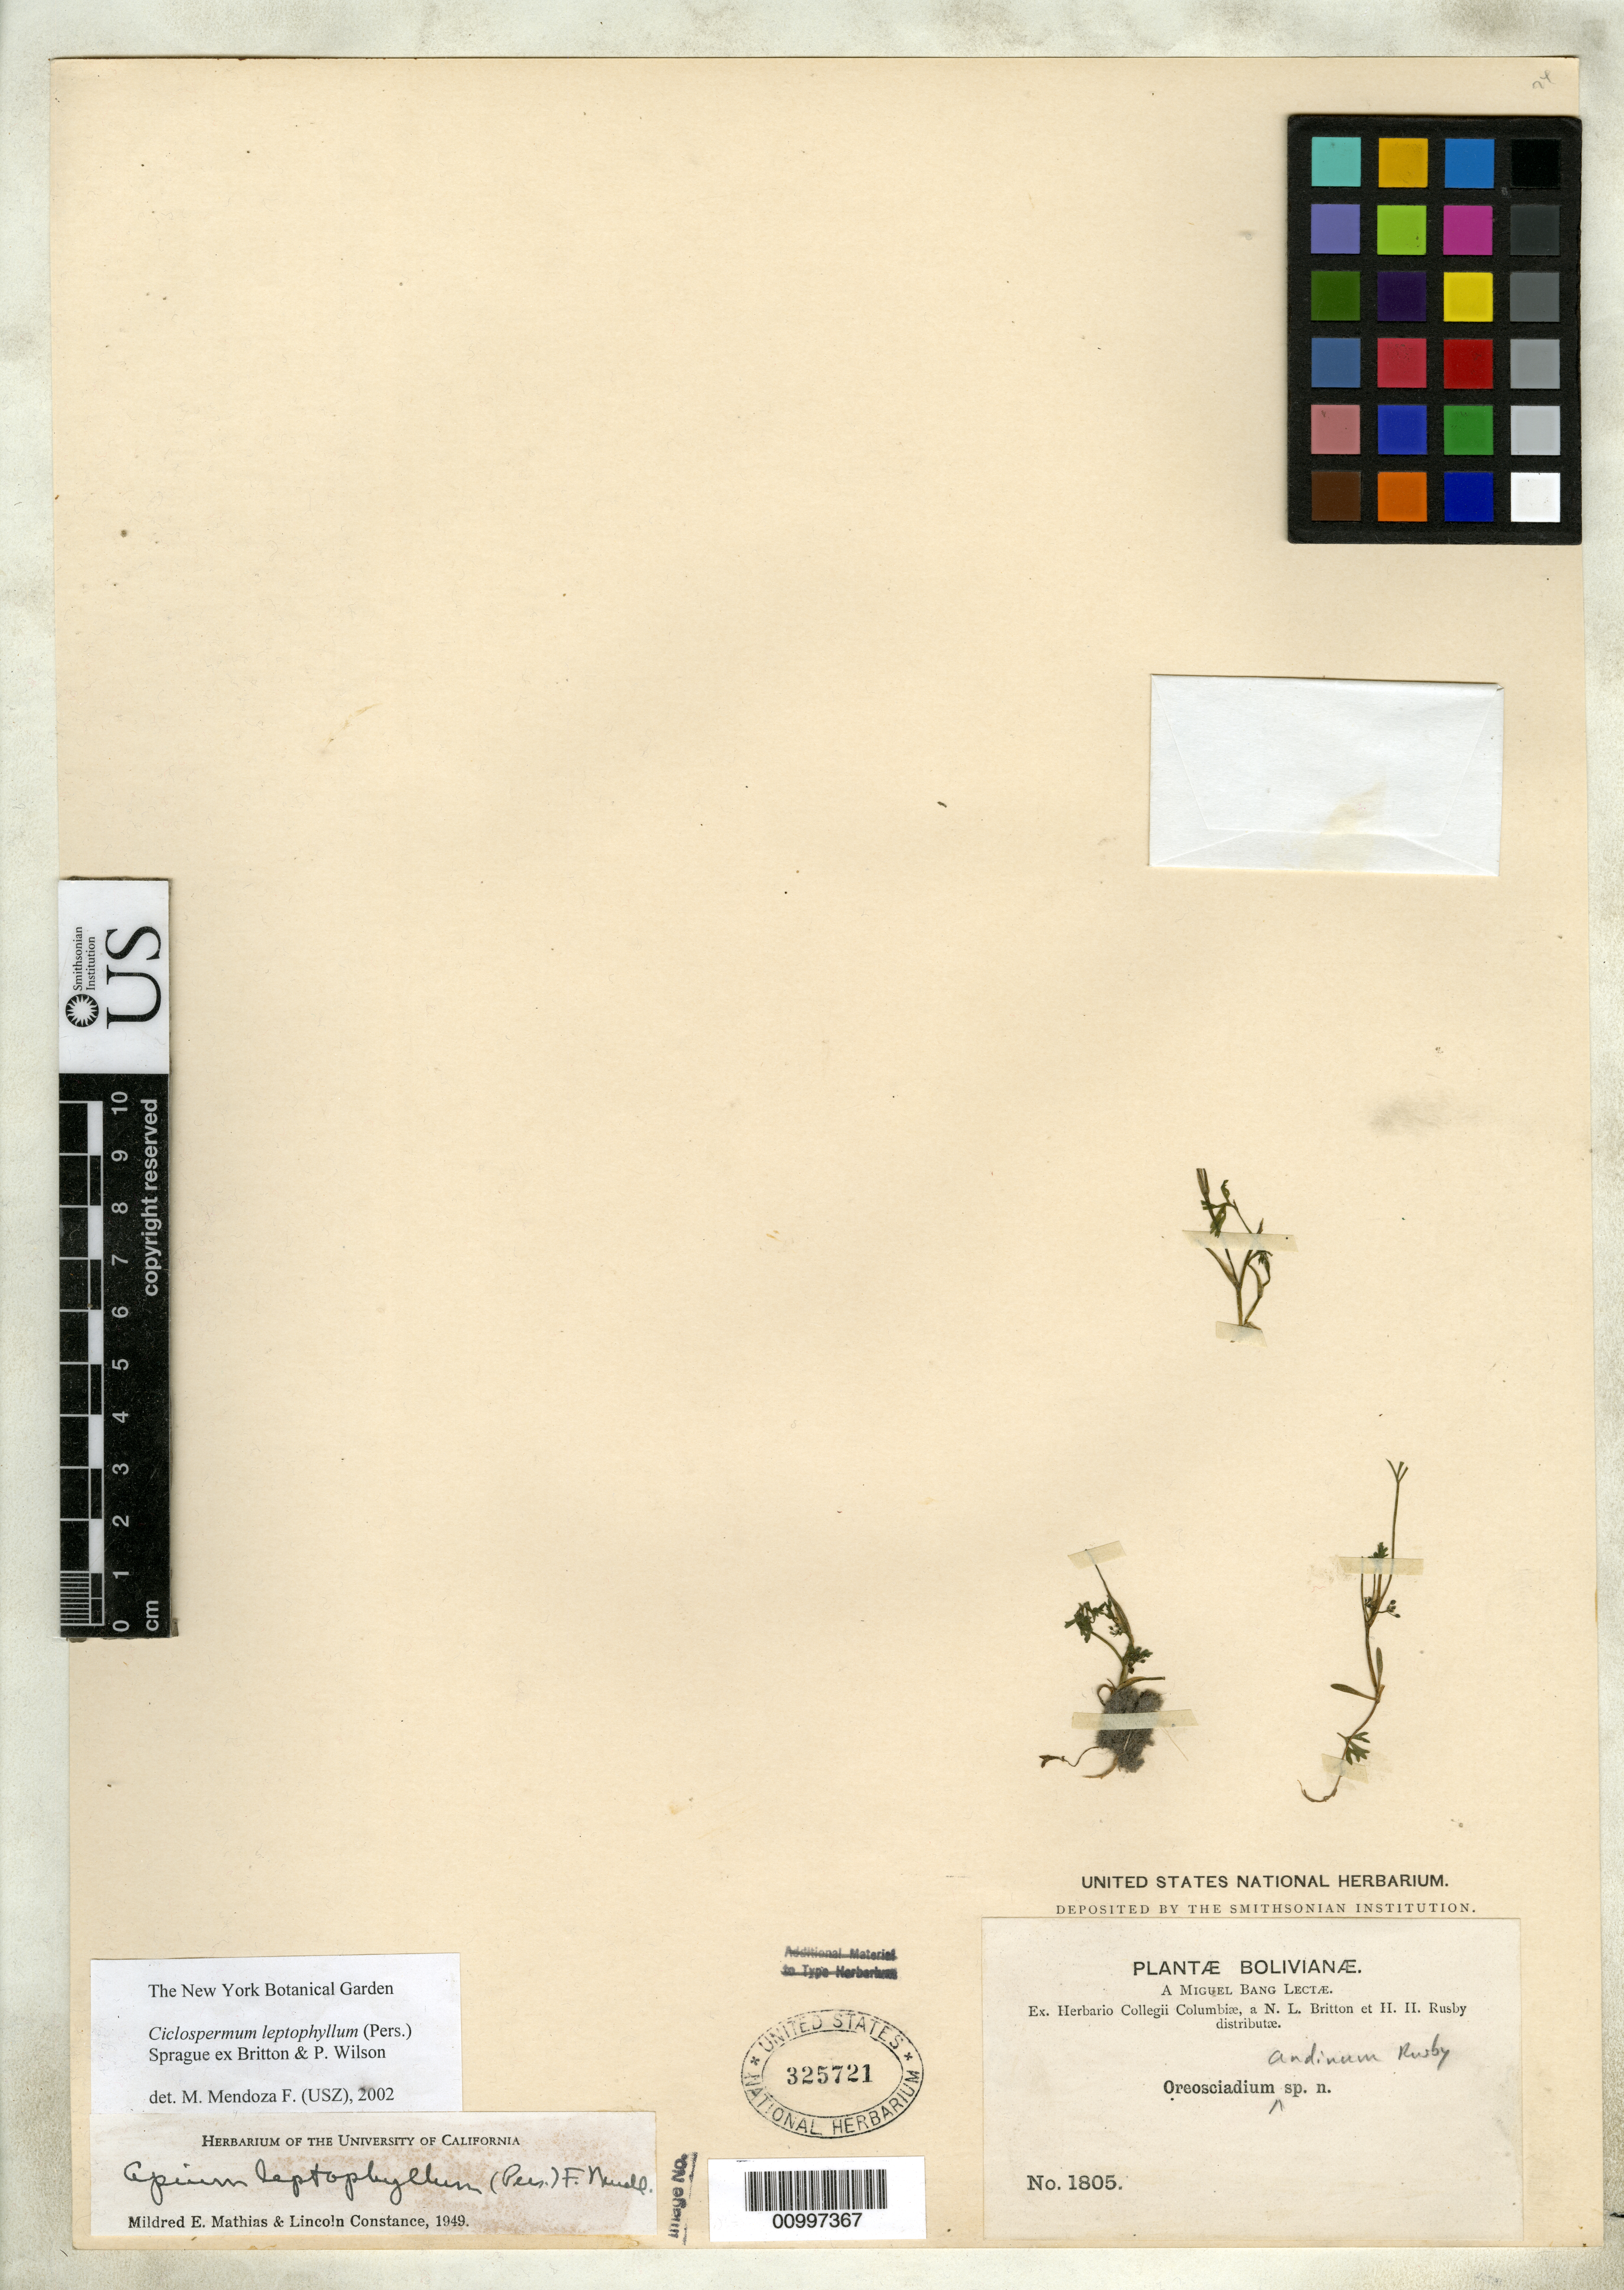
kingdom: Plantae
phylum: Tracheophyta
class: Magnoliopsida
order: Apiales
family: Apiaceae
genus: Oreosciadium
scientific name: Oreosciadium andinum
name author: Rusby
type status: Isotype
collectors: M. Bang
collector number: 1805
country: Bolivia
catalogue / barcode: US 325721